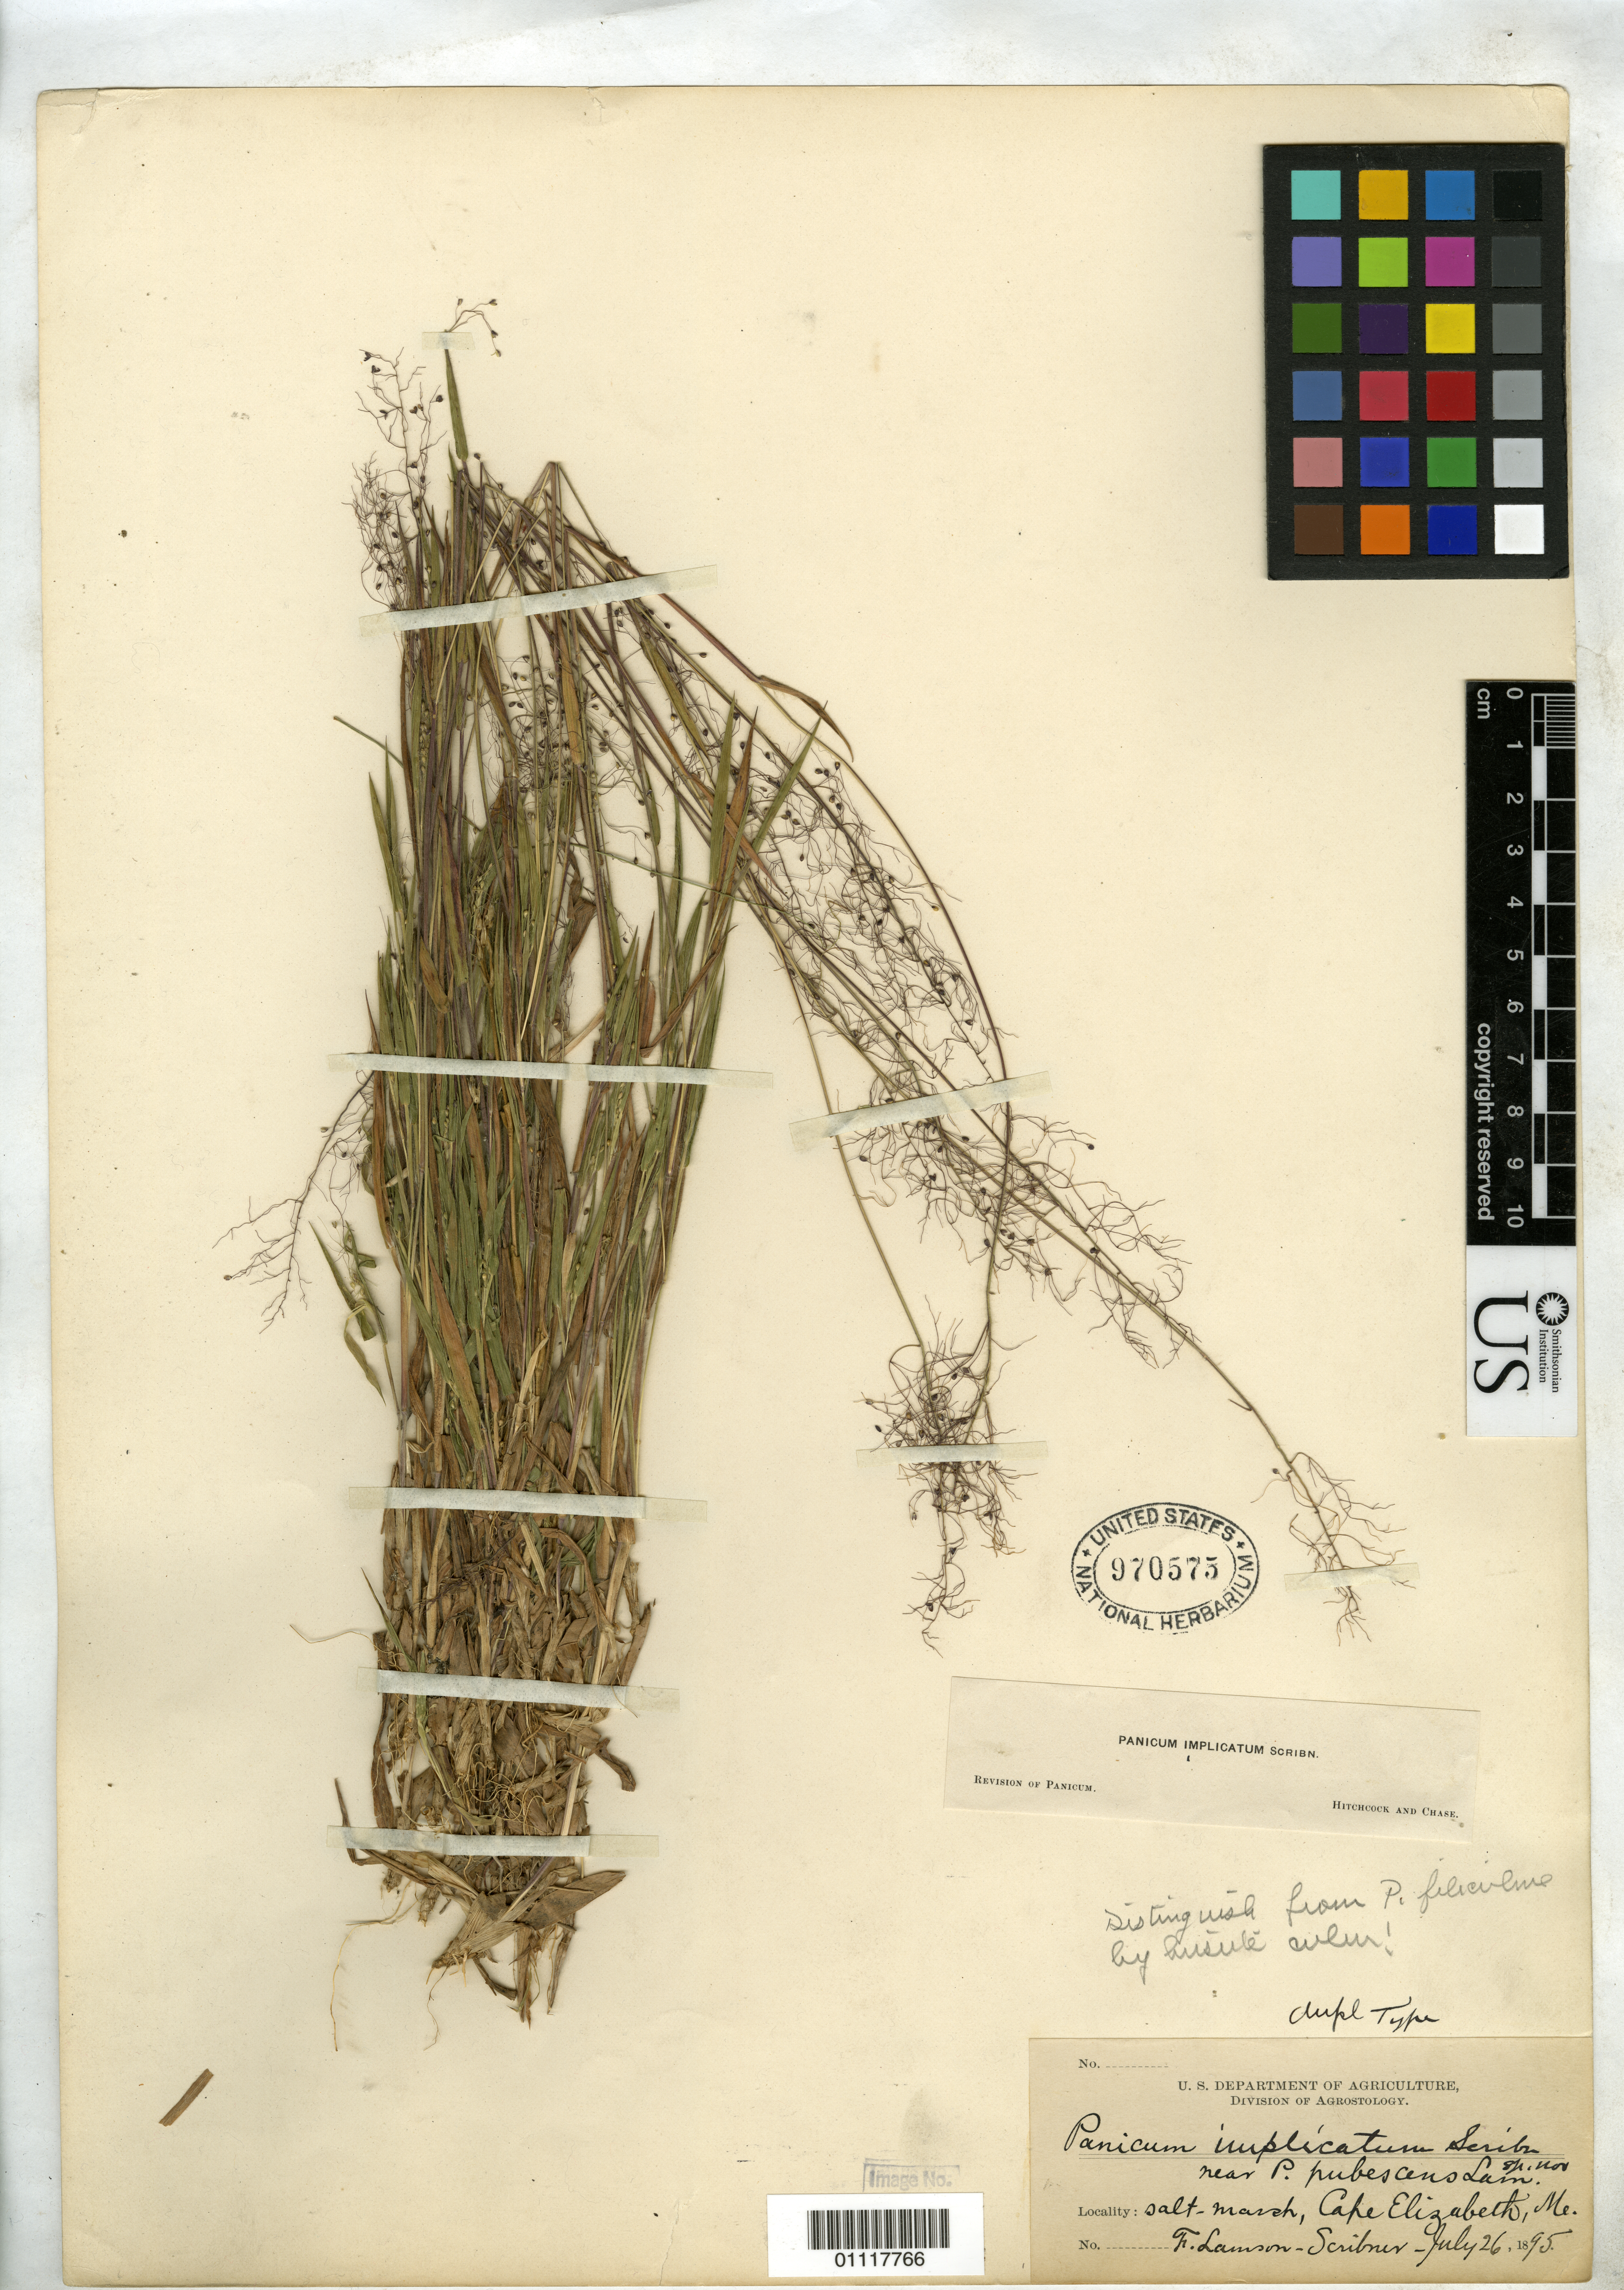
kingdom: Plantae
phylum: Tracheophyta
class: Liliopsida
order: Poales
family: Poaceae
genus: Panicum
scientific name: Panicum implicatum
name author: Scribn. in Britton & A. Br.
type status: Isotype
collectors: F. L. Scribner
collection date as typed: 26 Jul 1895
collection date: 1895-07-26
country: United States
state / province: Maine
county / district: Cumberland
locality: Cape Elizabeth.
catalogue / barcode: US 970575